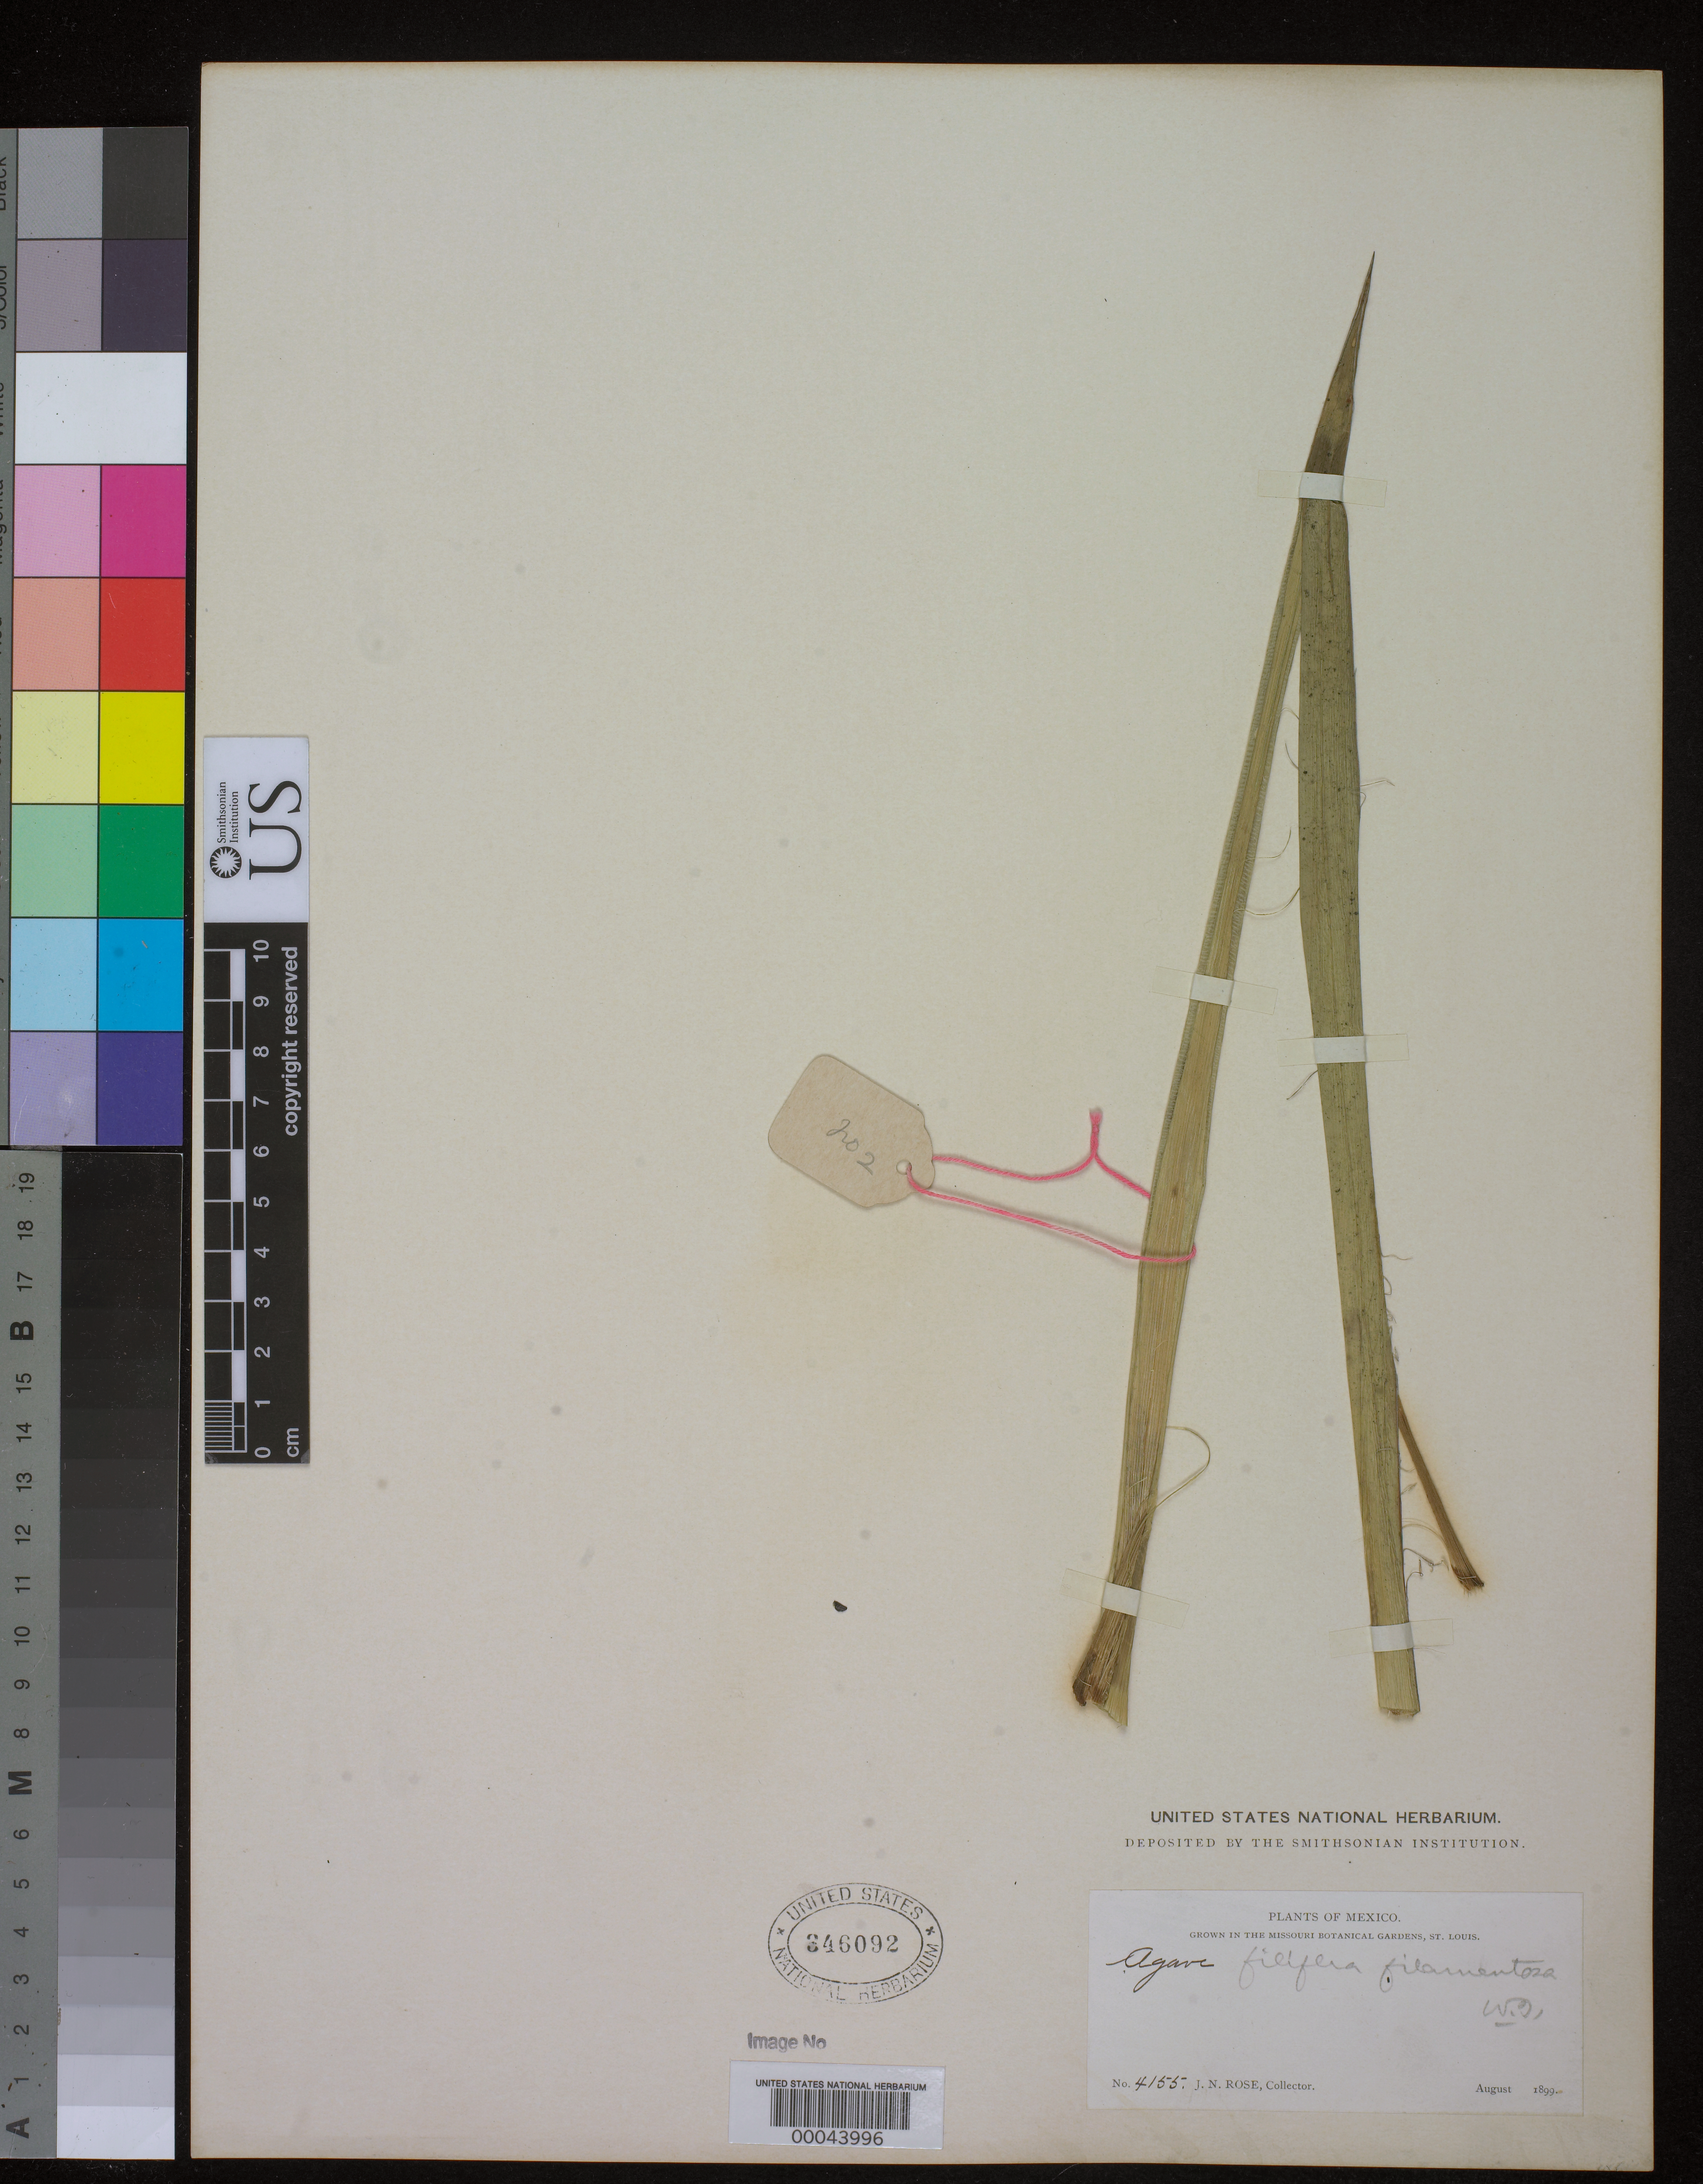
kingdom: Plantae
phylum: Tracheophyta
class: Liliopsida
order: Asparagales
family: Asparagaceae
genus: Agave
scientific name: Agave filifera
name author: Salm-Dyck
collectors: J. N. Rose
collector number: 4155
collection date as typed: Aug 1899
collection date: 1899-08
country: Mexico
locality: E of Monserrat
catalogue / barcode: US 346092